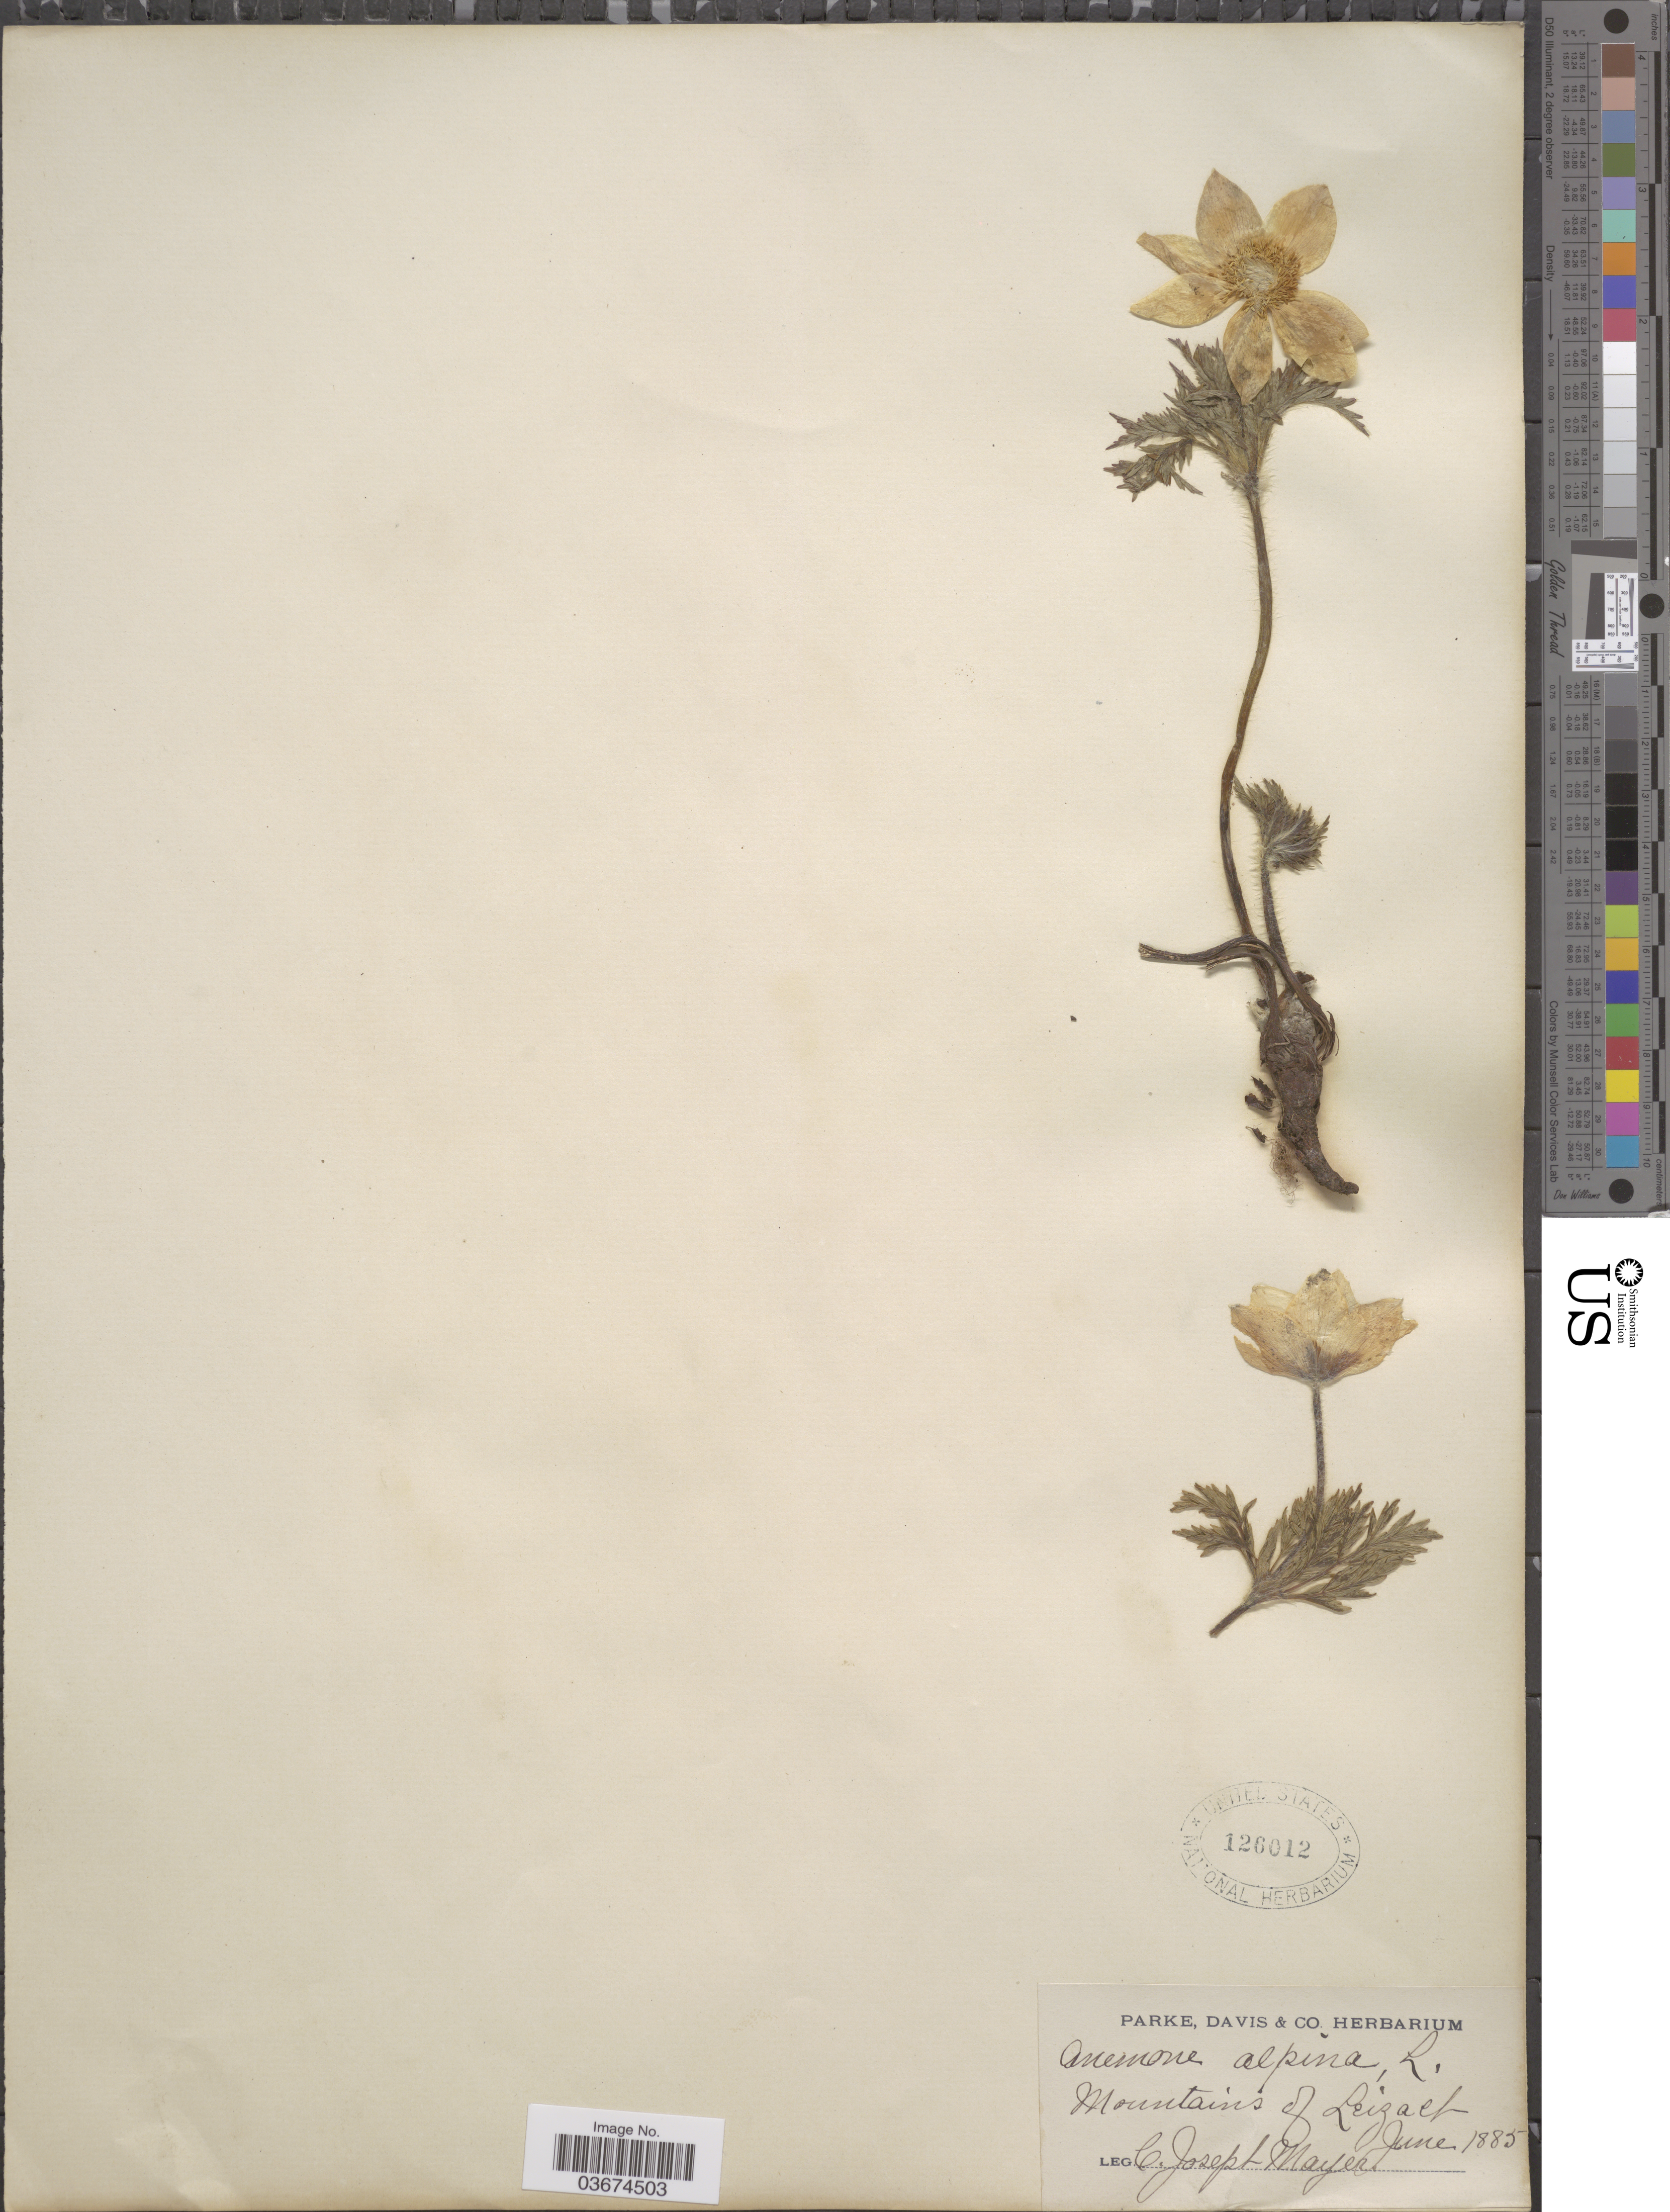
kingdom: Plantae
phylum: Tracheophyta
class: Magnoliopsida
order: Ranunculales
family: Ranunculaceae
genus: Pulsatilla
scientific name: Pulsatilla alpina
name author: Delarbre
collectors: C. Mayer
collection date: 1885-06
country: Germany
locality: Mountains of Leizach.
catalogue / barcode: US 126012